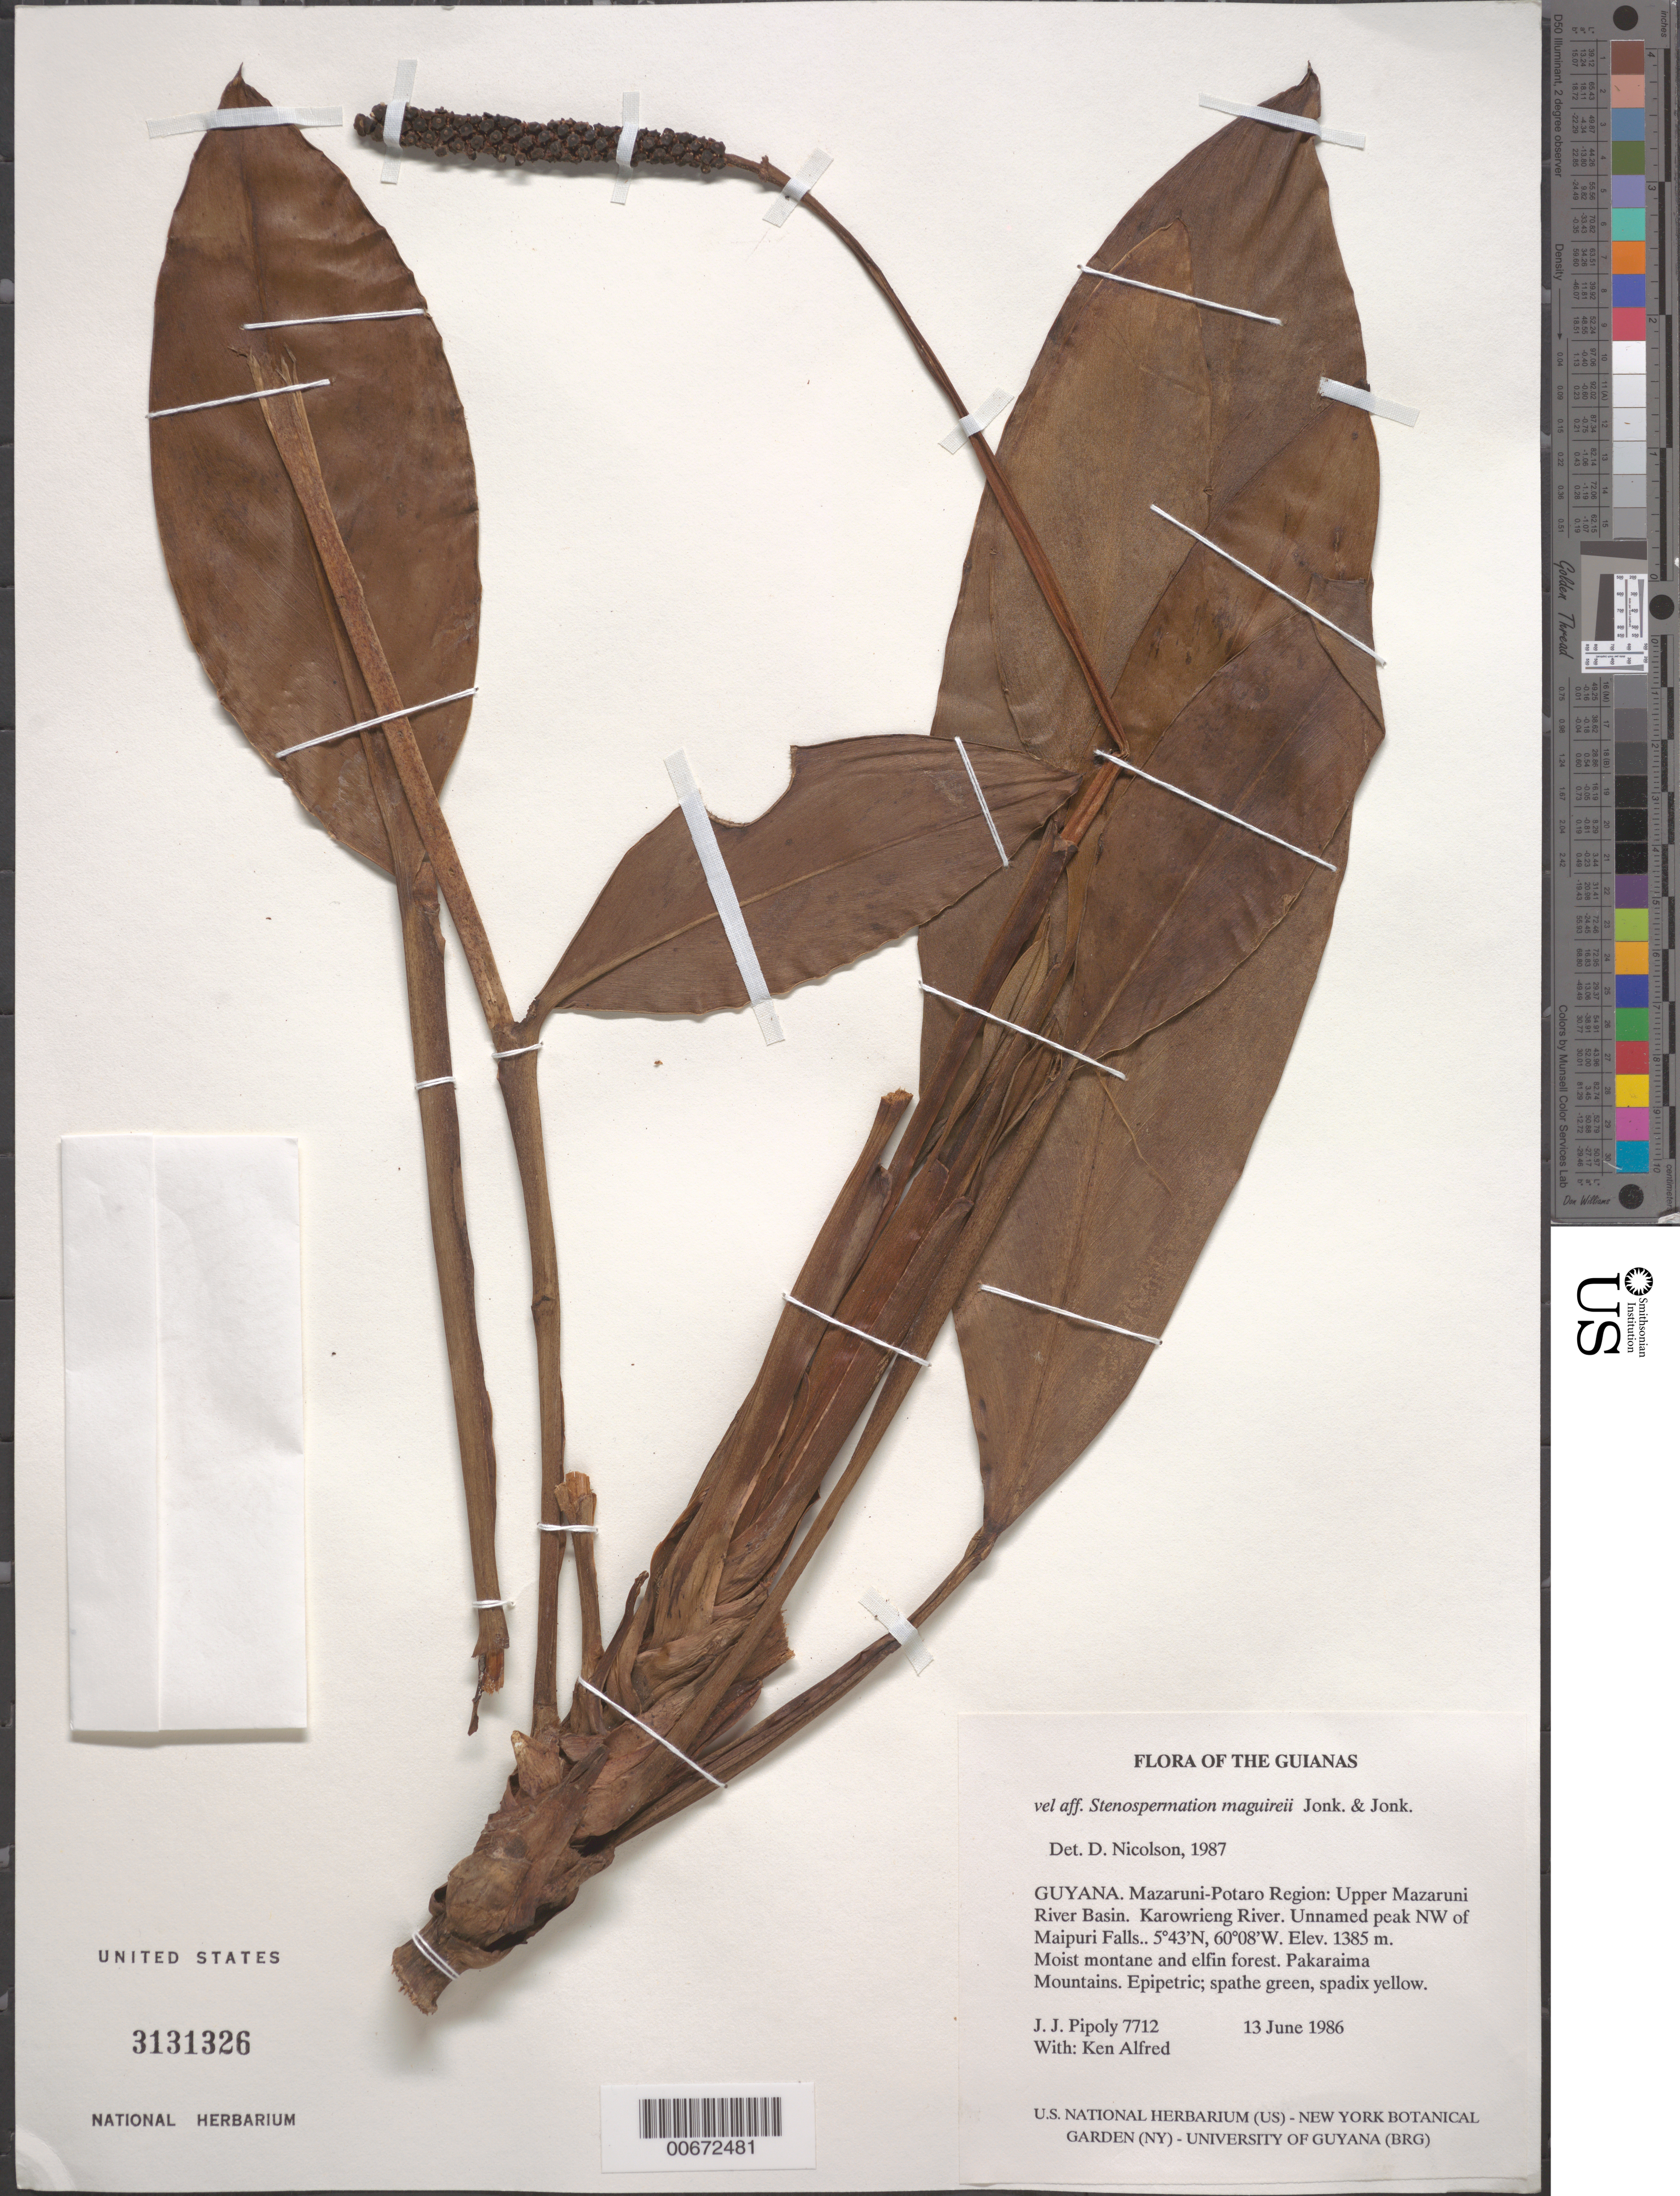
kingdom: Plantae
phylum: Tracheophyta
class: Liliopsida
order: Alismatales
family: Araceae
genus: Stenospermation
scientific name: Stenospermation maguirei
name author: A.M.E. Jonker & Jonker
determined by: Nicolson, Dan H.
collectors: J. J. Pipoly & K. Alfred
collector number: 7712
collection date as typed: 13 June 1986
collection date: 1986-06-13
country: Guyana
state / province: Cuyuni-Mazaruni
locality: Pakaraima Mts. Upper Mazaruni River Basin. Karowrieng River. Unnamed peak NW of Maipuri Falls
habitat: Moist montane and elfin forest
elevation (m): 1385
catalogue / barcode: US 3131326